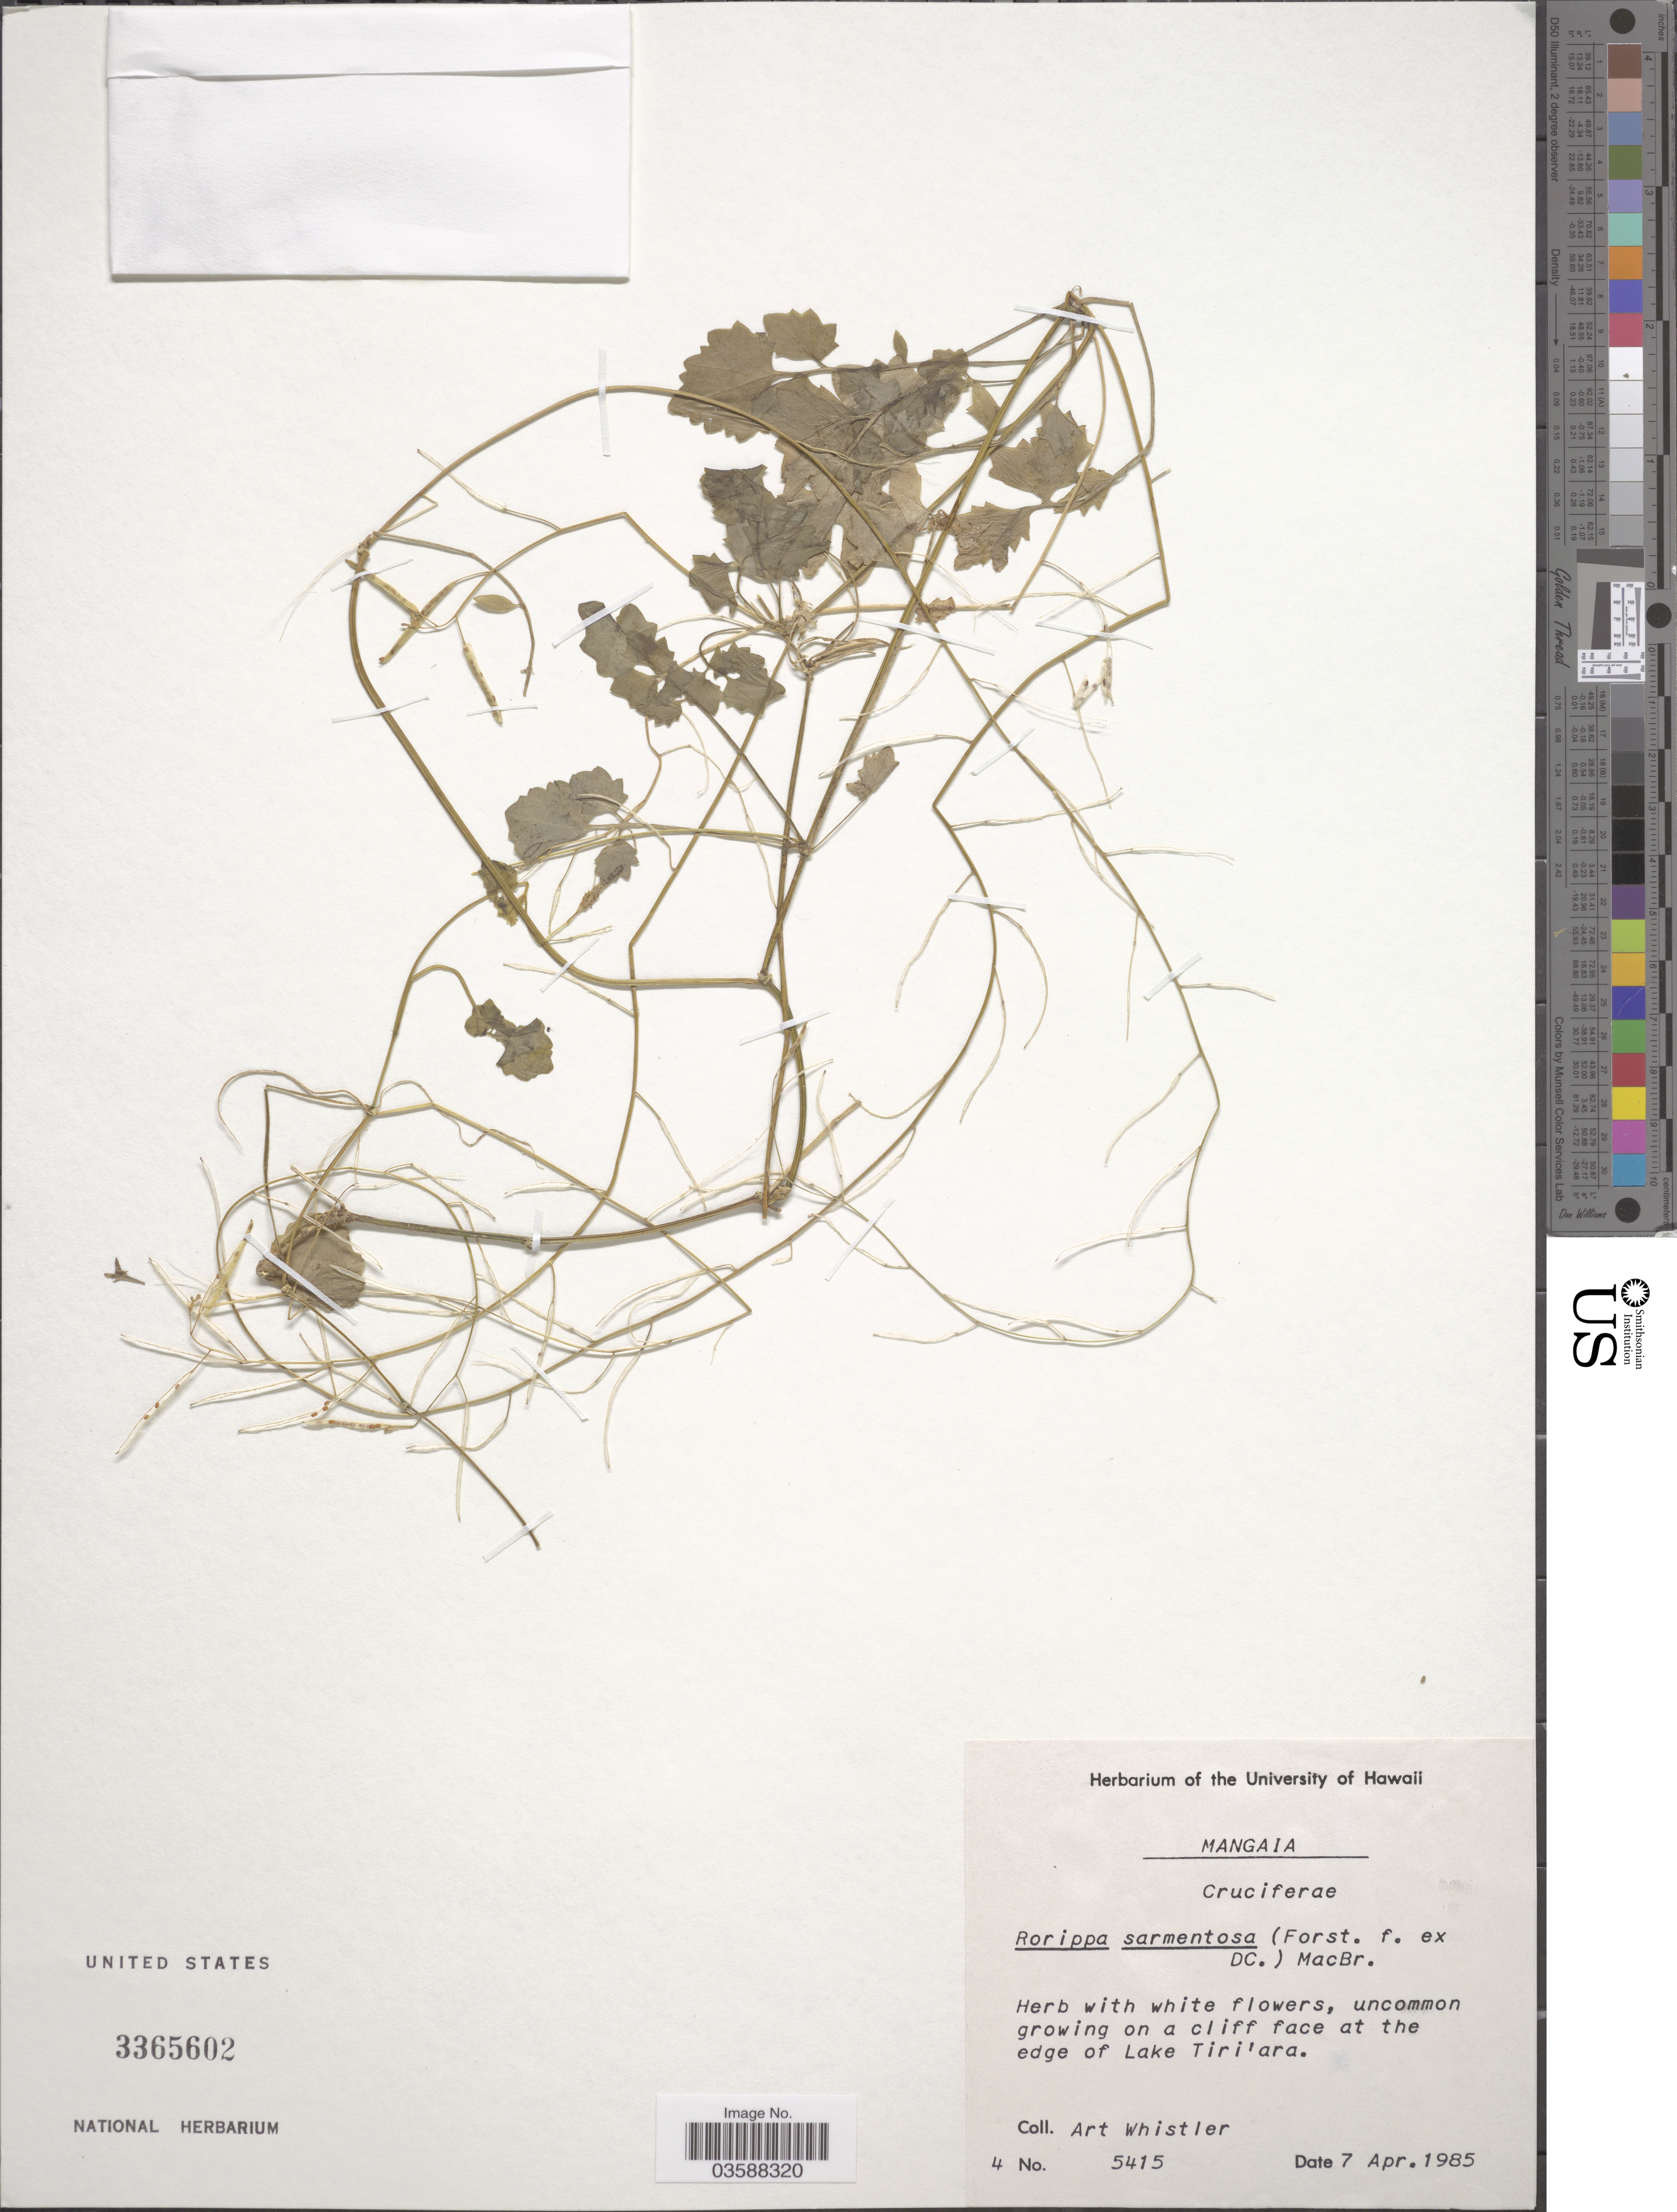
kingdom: Plantae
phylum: Tracheophyta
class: Magnoliopsida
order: Brassicales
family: Brassicaceae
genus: Rorippa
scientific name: Rorippa sarmentosa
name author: (Sol. ex G. Forst.) J.F. Macbr.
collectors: A. Whistler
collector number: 5415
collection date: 1985-04-07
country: Cook Islands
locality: Mangaia. On a cliff face at the edge of Lake Tiri'ara.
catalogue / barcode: US 3365602